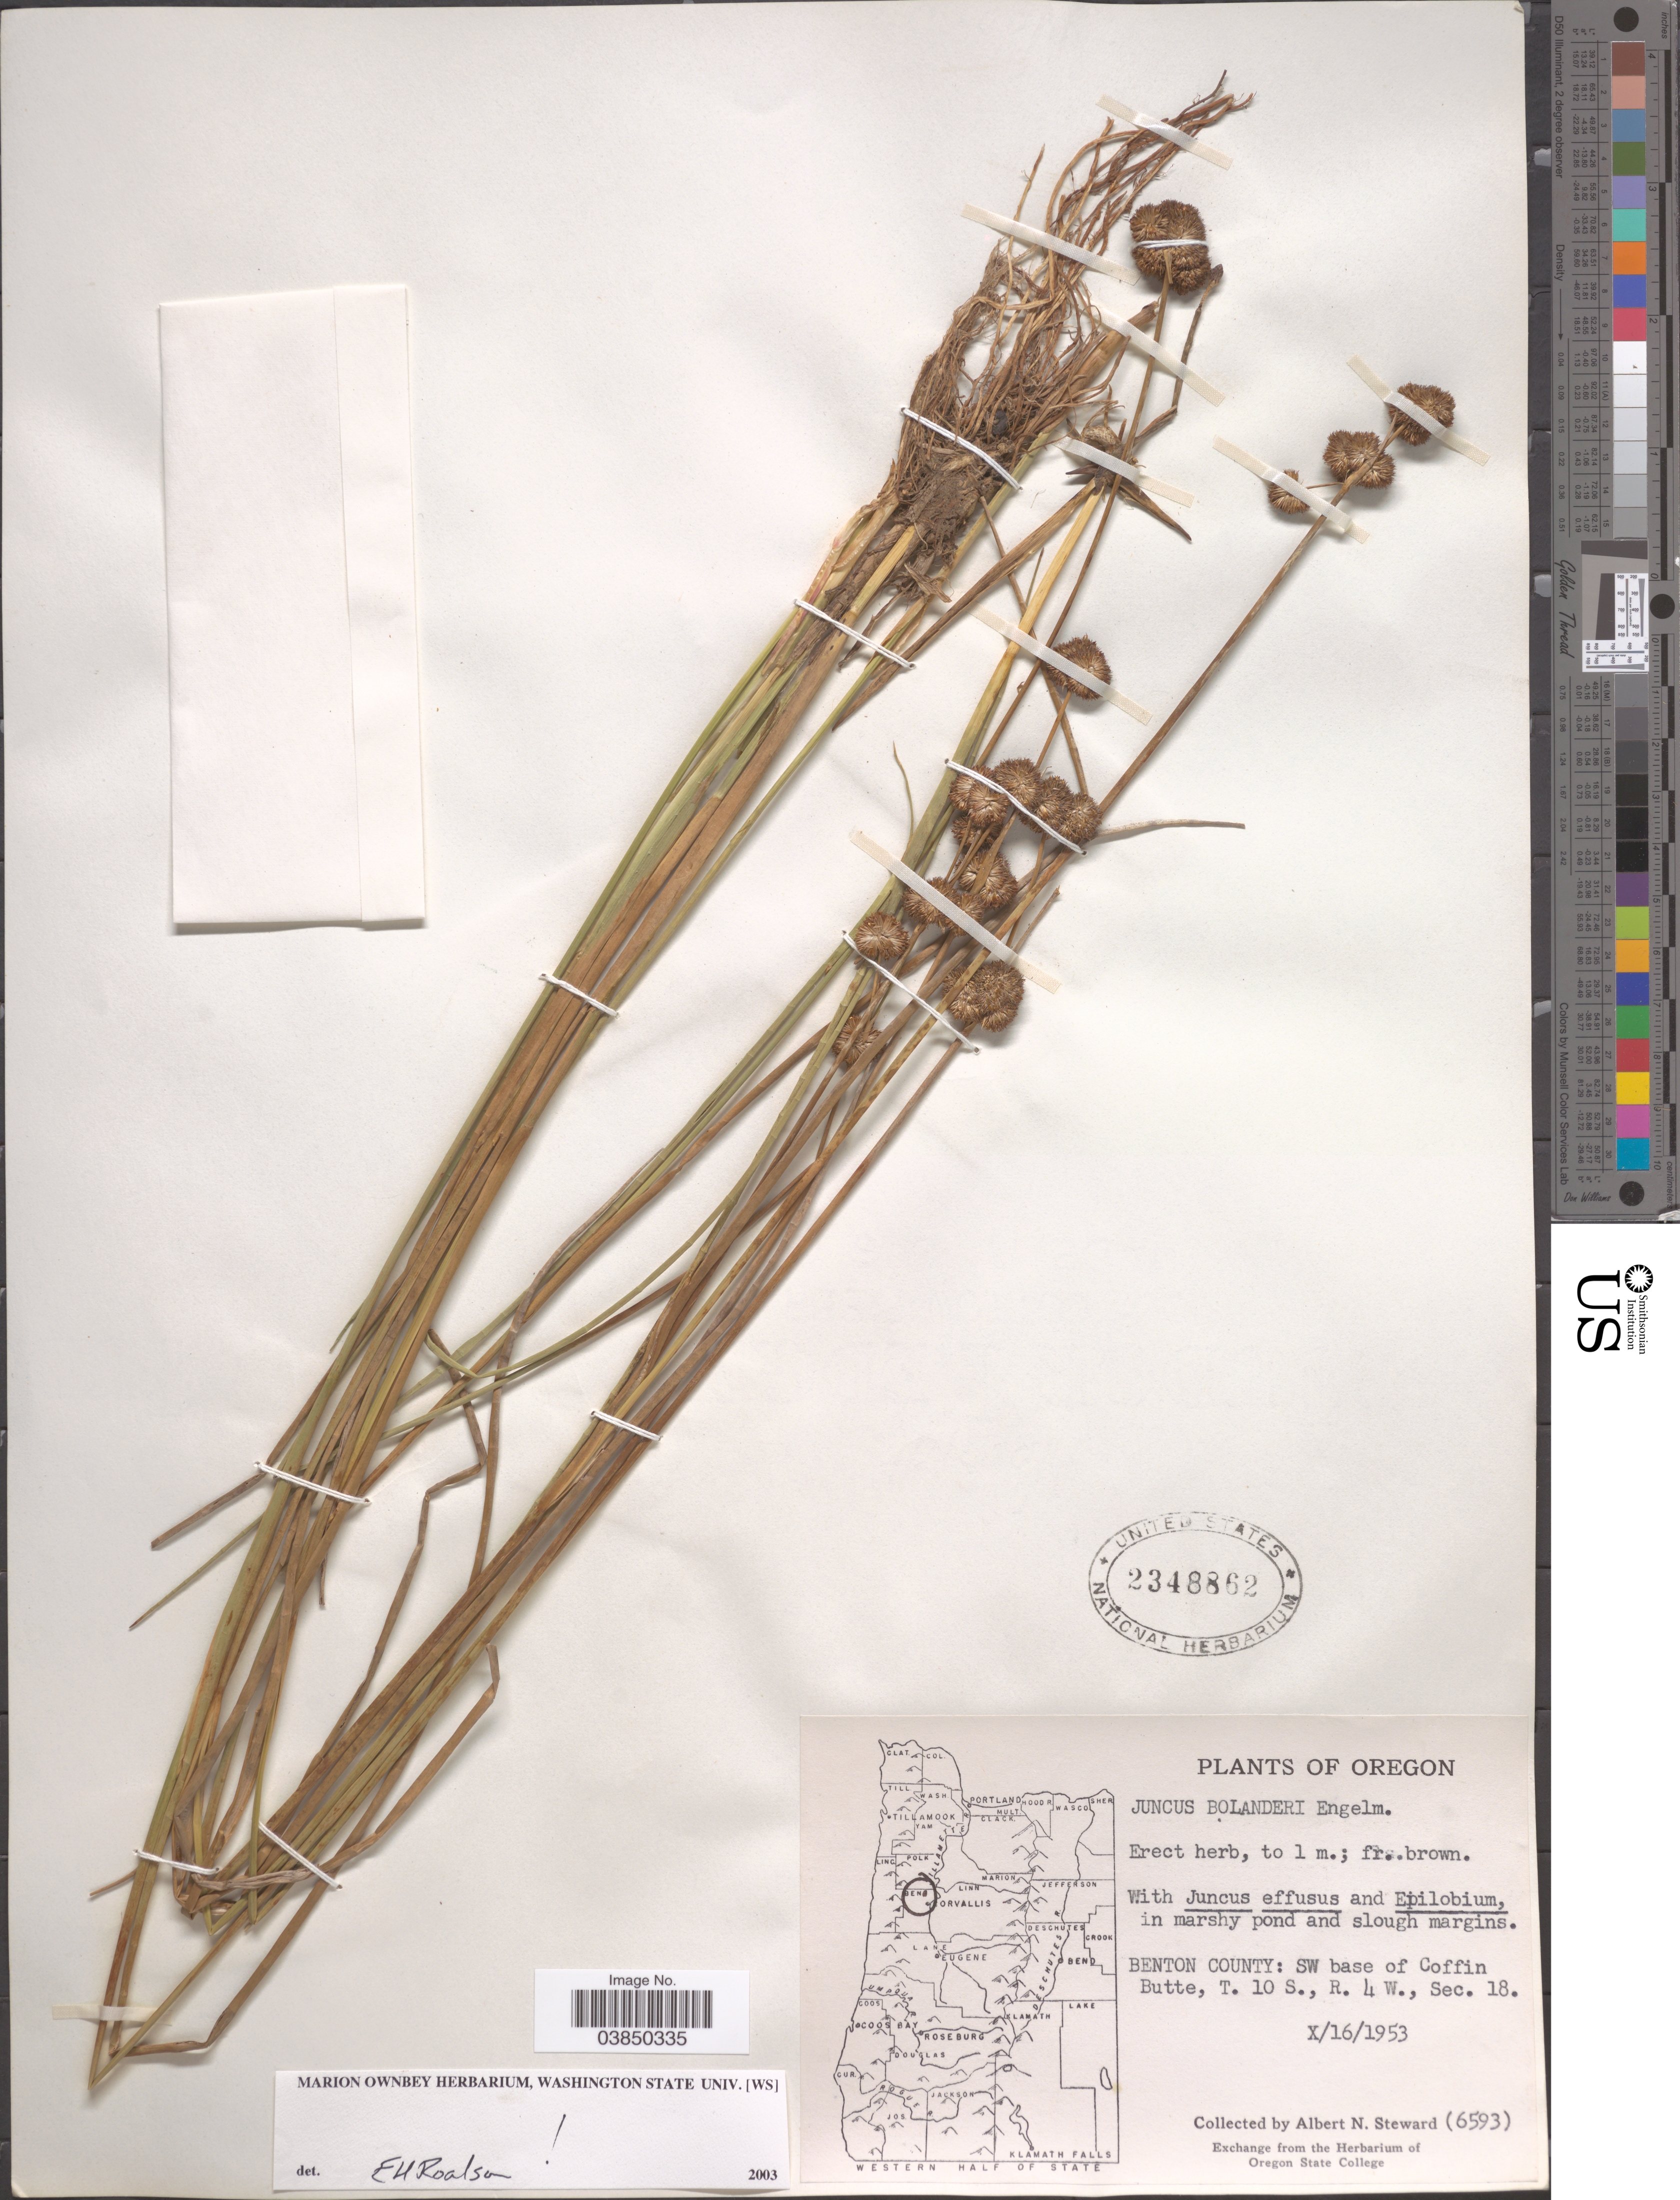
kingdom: Plantae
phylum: Tracheophyta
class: Liliopsida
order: Poales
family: Juncaceae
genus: Juncus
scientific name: Juncus bolanderi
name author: Engelm.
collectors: A. N. Steward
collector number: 6593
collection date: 1953-10-16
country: United States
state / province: Oregon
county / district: Benton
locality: Benton County: SW base of Coffin Butte, T. 10 S., R. 4 W., Sec. 18.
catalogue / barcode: US 2348862